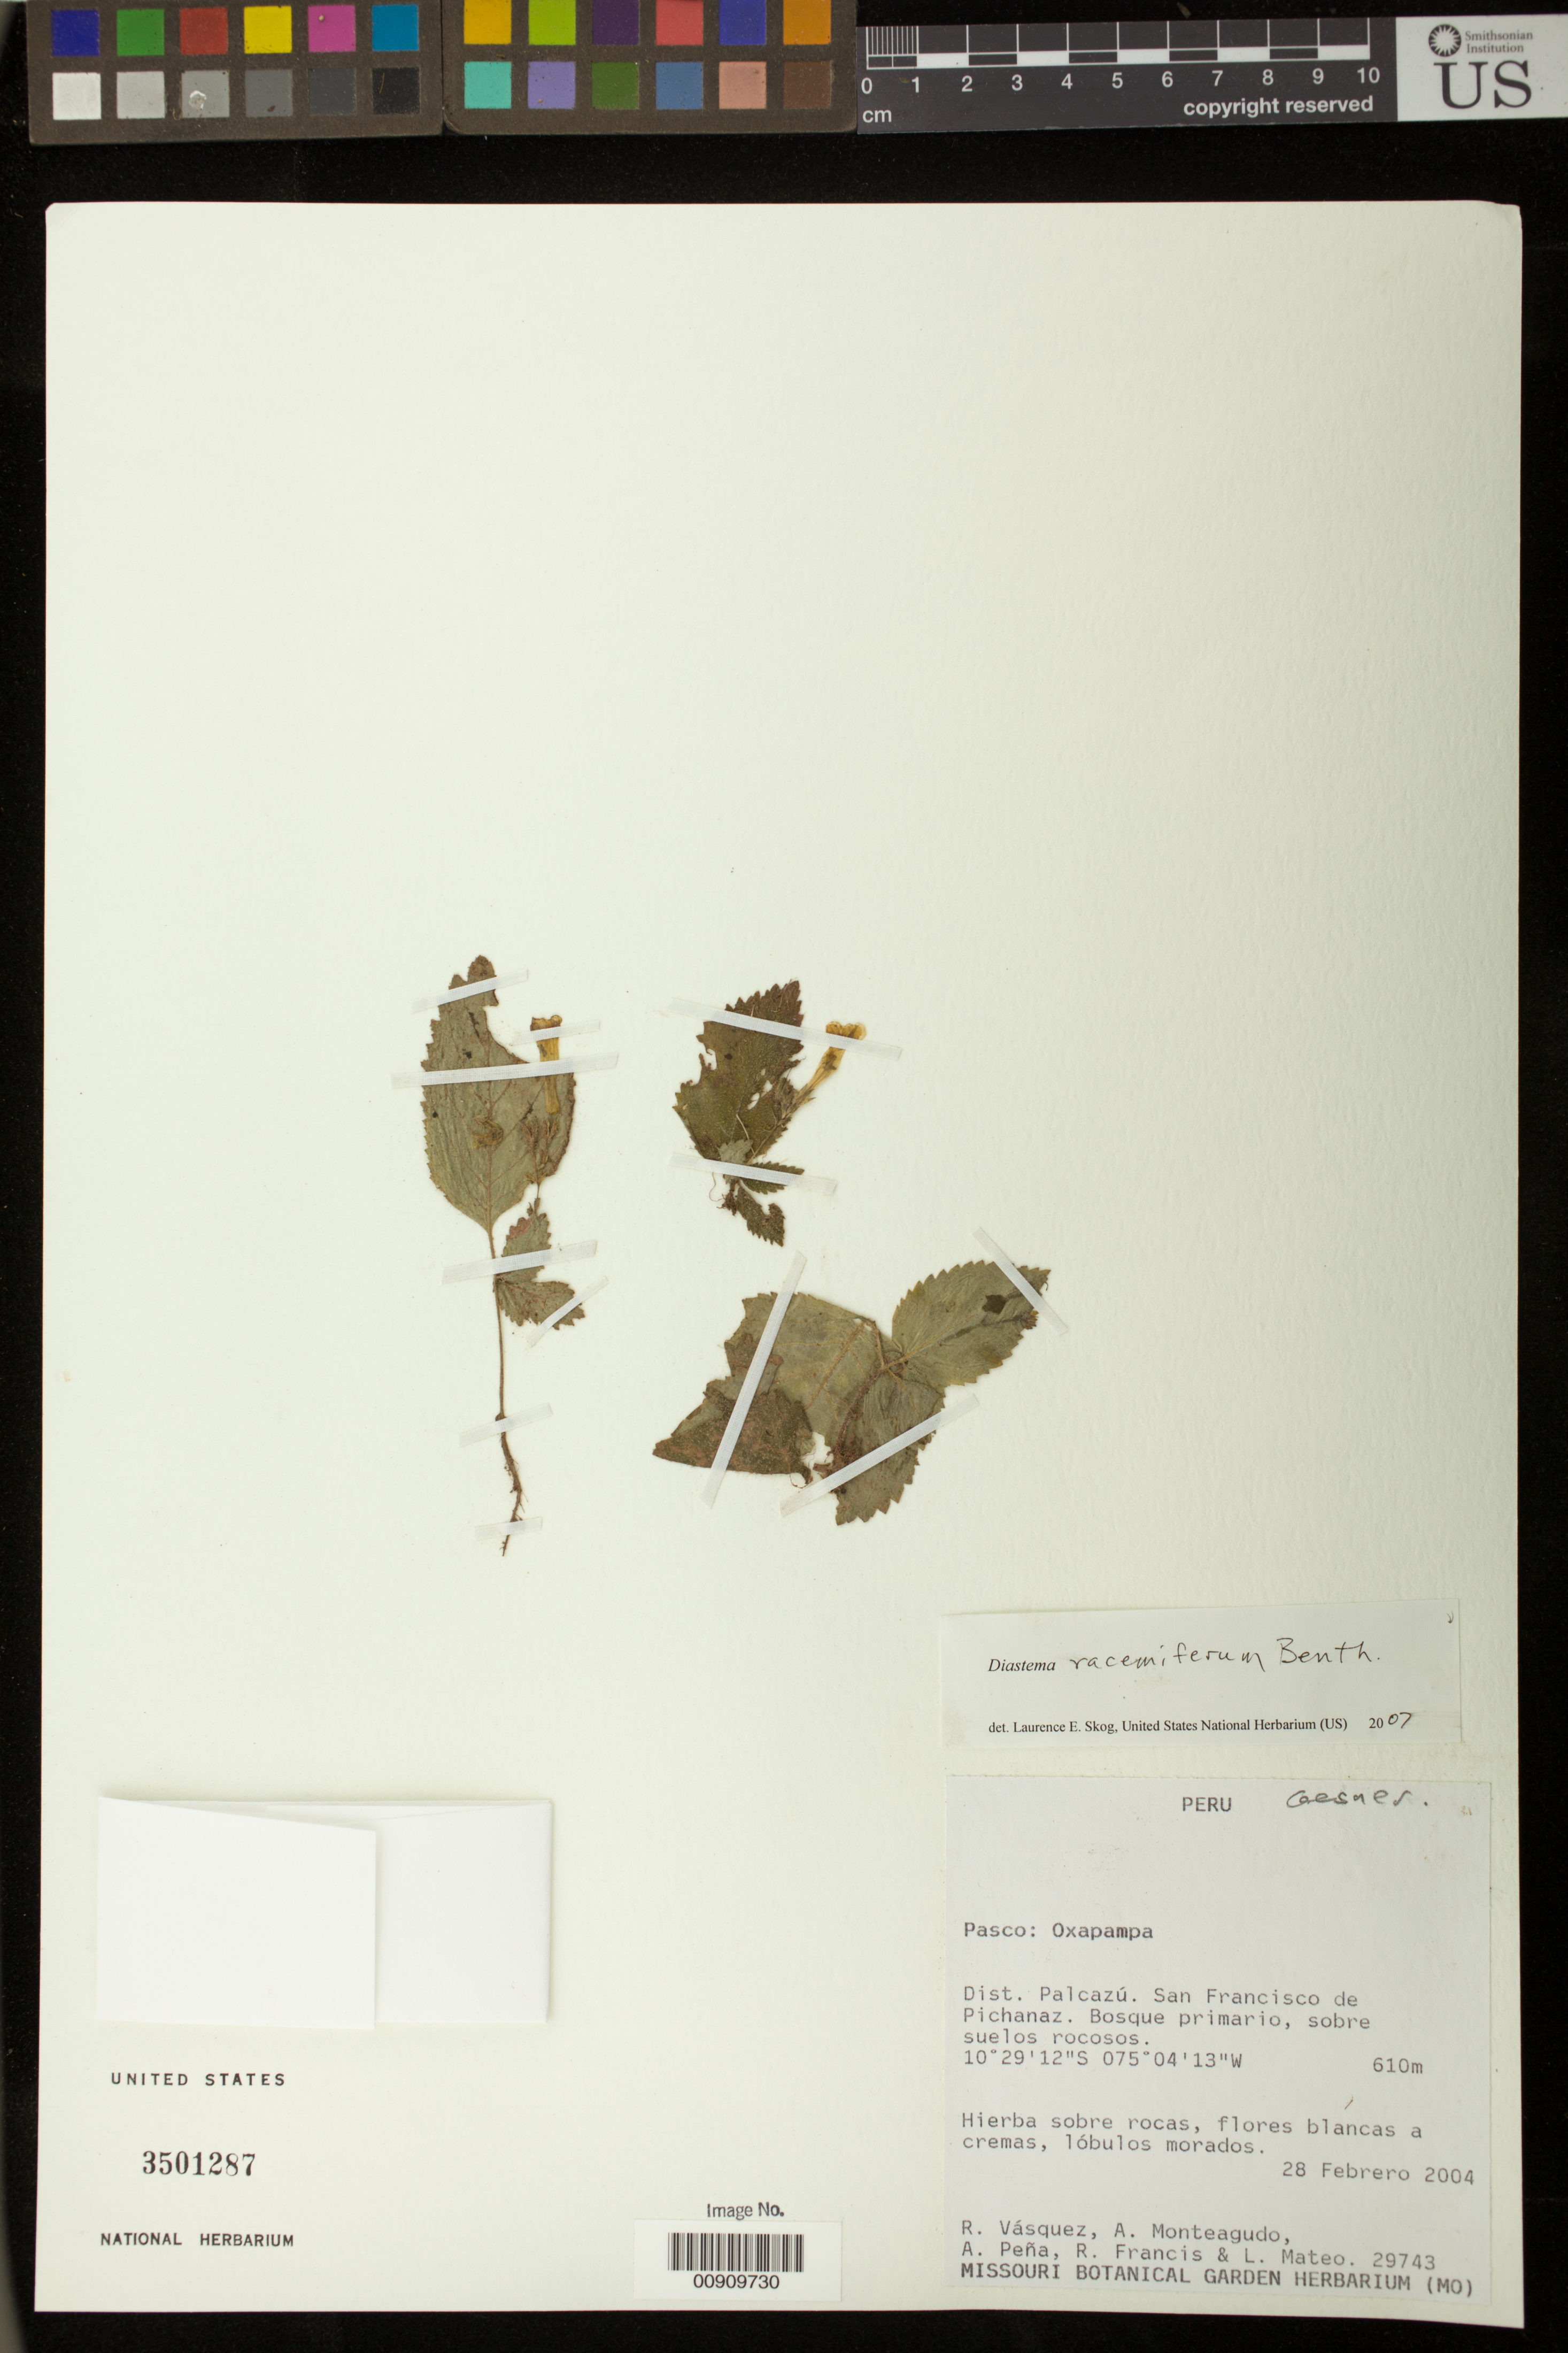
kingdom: Plantae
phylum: Tracheophyta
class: Magnoliopsida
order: Lamiales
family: Gesneriaceae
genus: Diastema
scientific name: Diastema racemiferum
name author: Benth.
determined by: Skog, Laurence E.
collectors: R. Vásquez & et al.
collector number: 29743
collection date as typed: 28 Feb 2004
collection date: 2004-02-28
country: Peru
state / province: Pasco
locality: Pasco: Oxapampa. Distrito Palcazú, San Francisco de Pichanaz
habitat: Bosque primario, sobre suelos rocosos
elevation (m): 610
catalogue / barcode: US 3501287